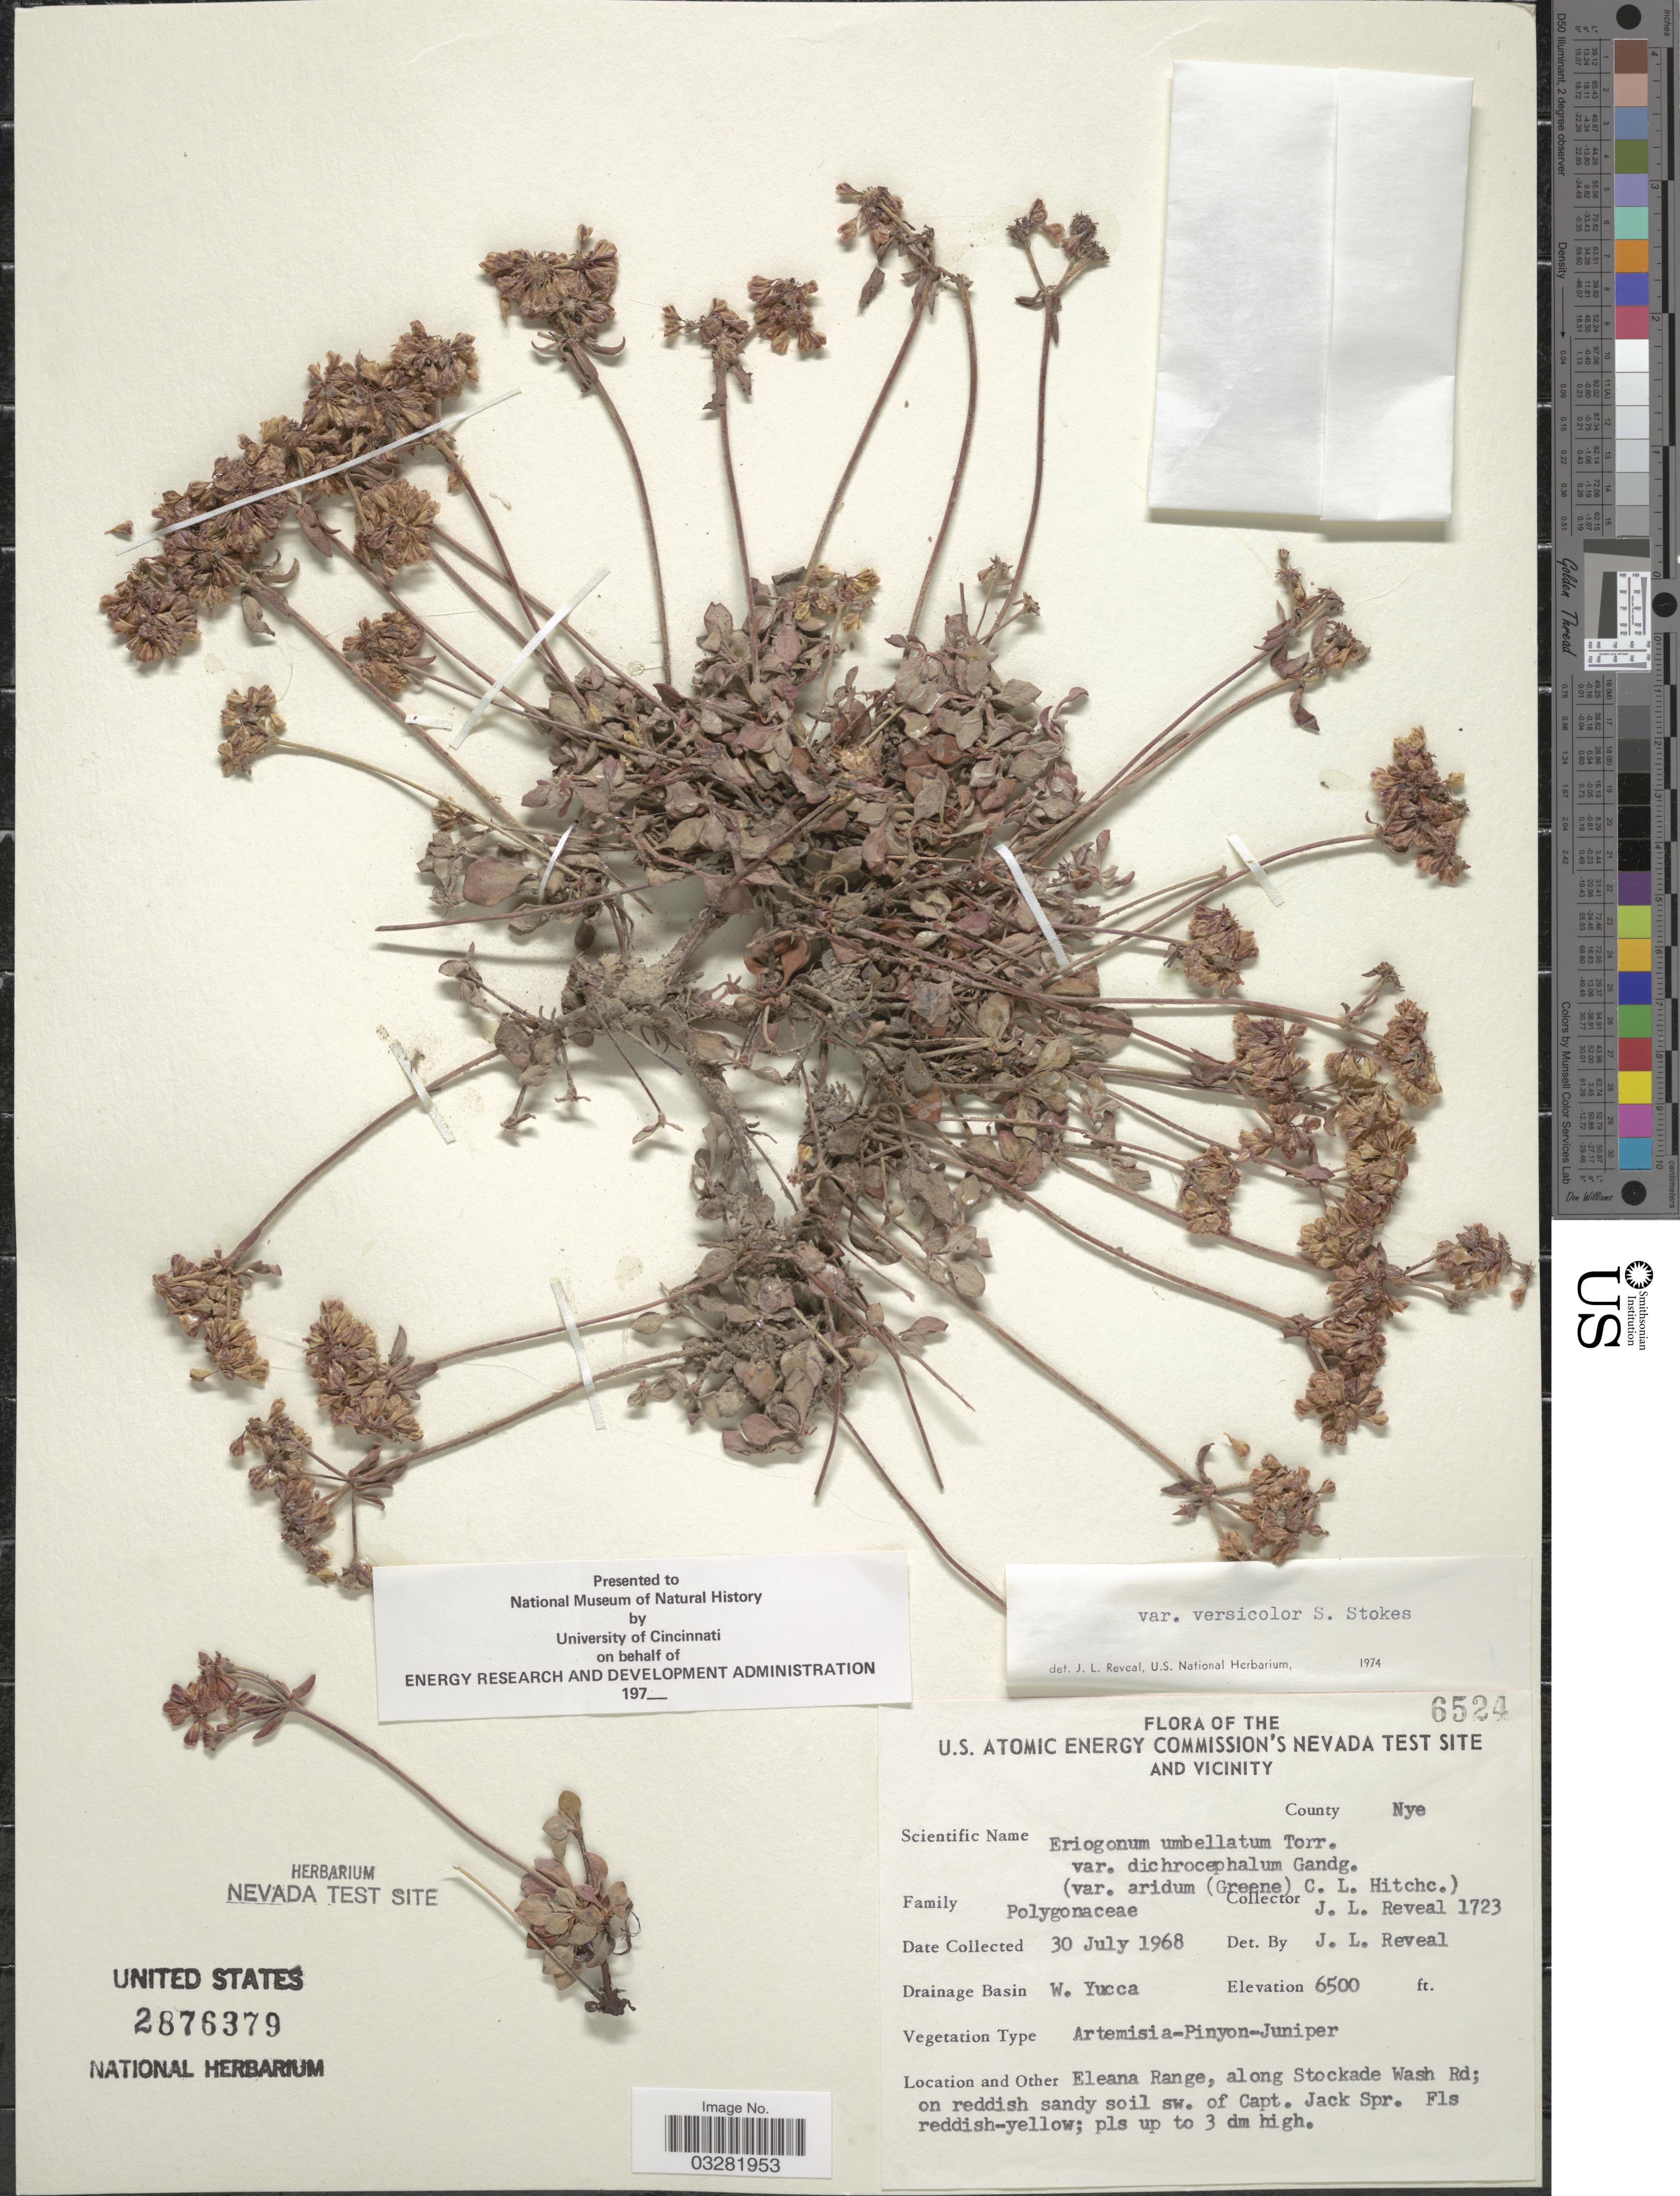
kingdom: Plantae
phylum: Tracheophyta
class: Magnoliopsida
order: Caryophyllales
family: Polygonaceae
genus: Eriogonum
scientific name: Eriogonum umbellatum var. versicolor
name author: S. Stokes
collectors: J. L. Reveal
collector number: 1723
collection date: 1968-07-30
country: United States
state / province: Nevada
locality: The U.S. Atomic Energy Commission's Nevada Test Site and Vicinity. County Nye. Drainage Basin W. Yucca. Eleana Range, along Stockade Wash Rd; on reddish sandy soil sw. of Capt. Jack Spr.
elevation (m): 1981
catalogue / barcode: US 2876379